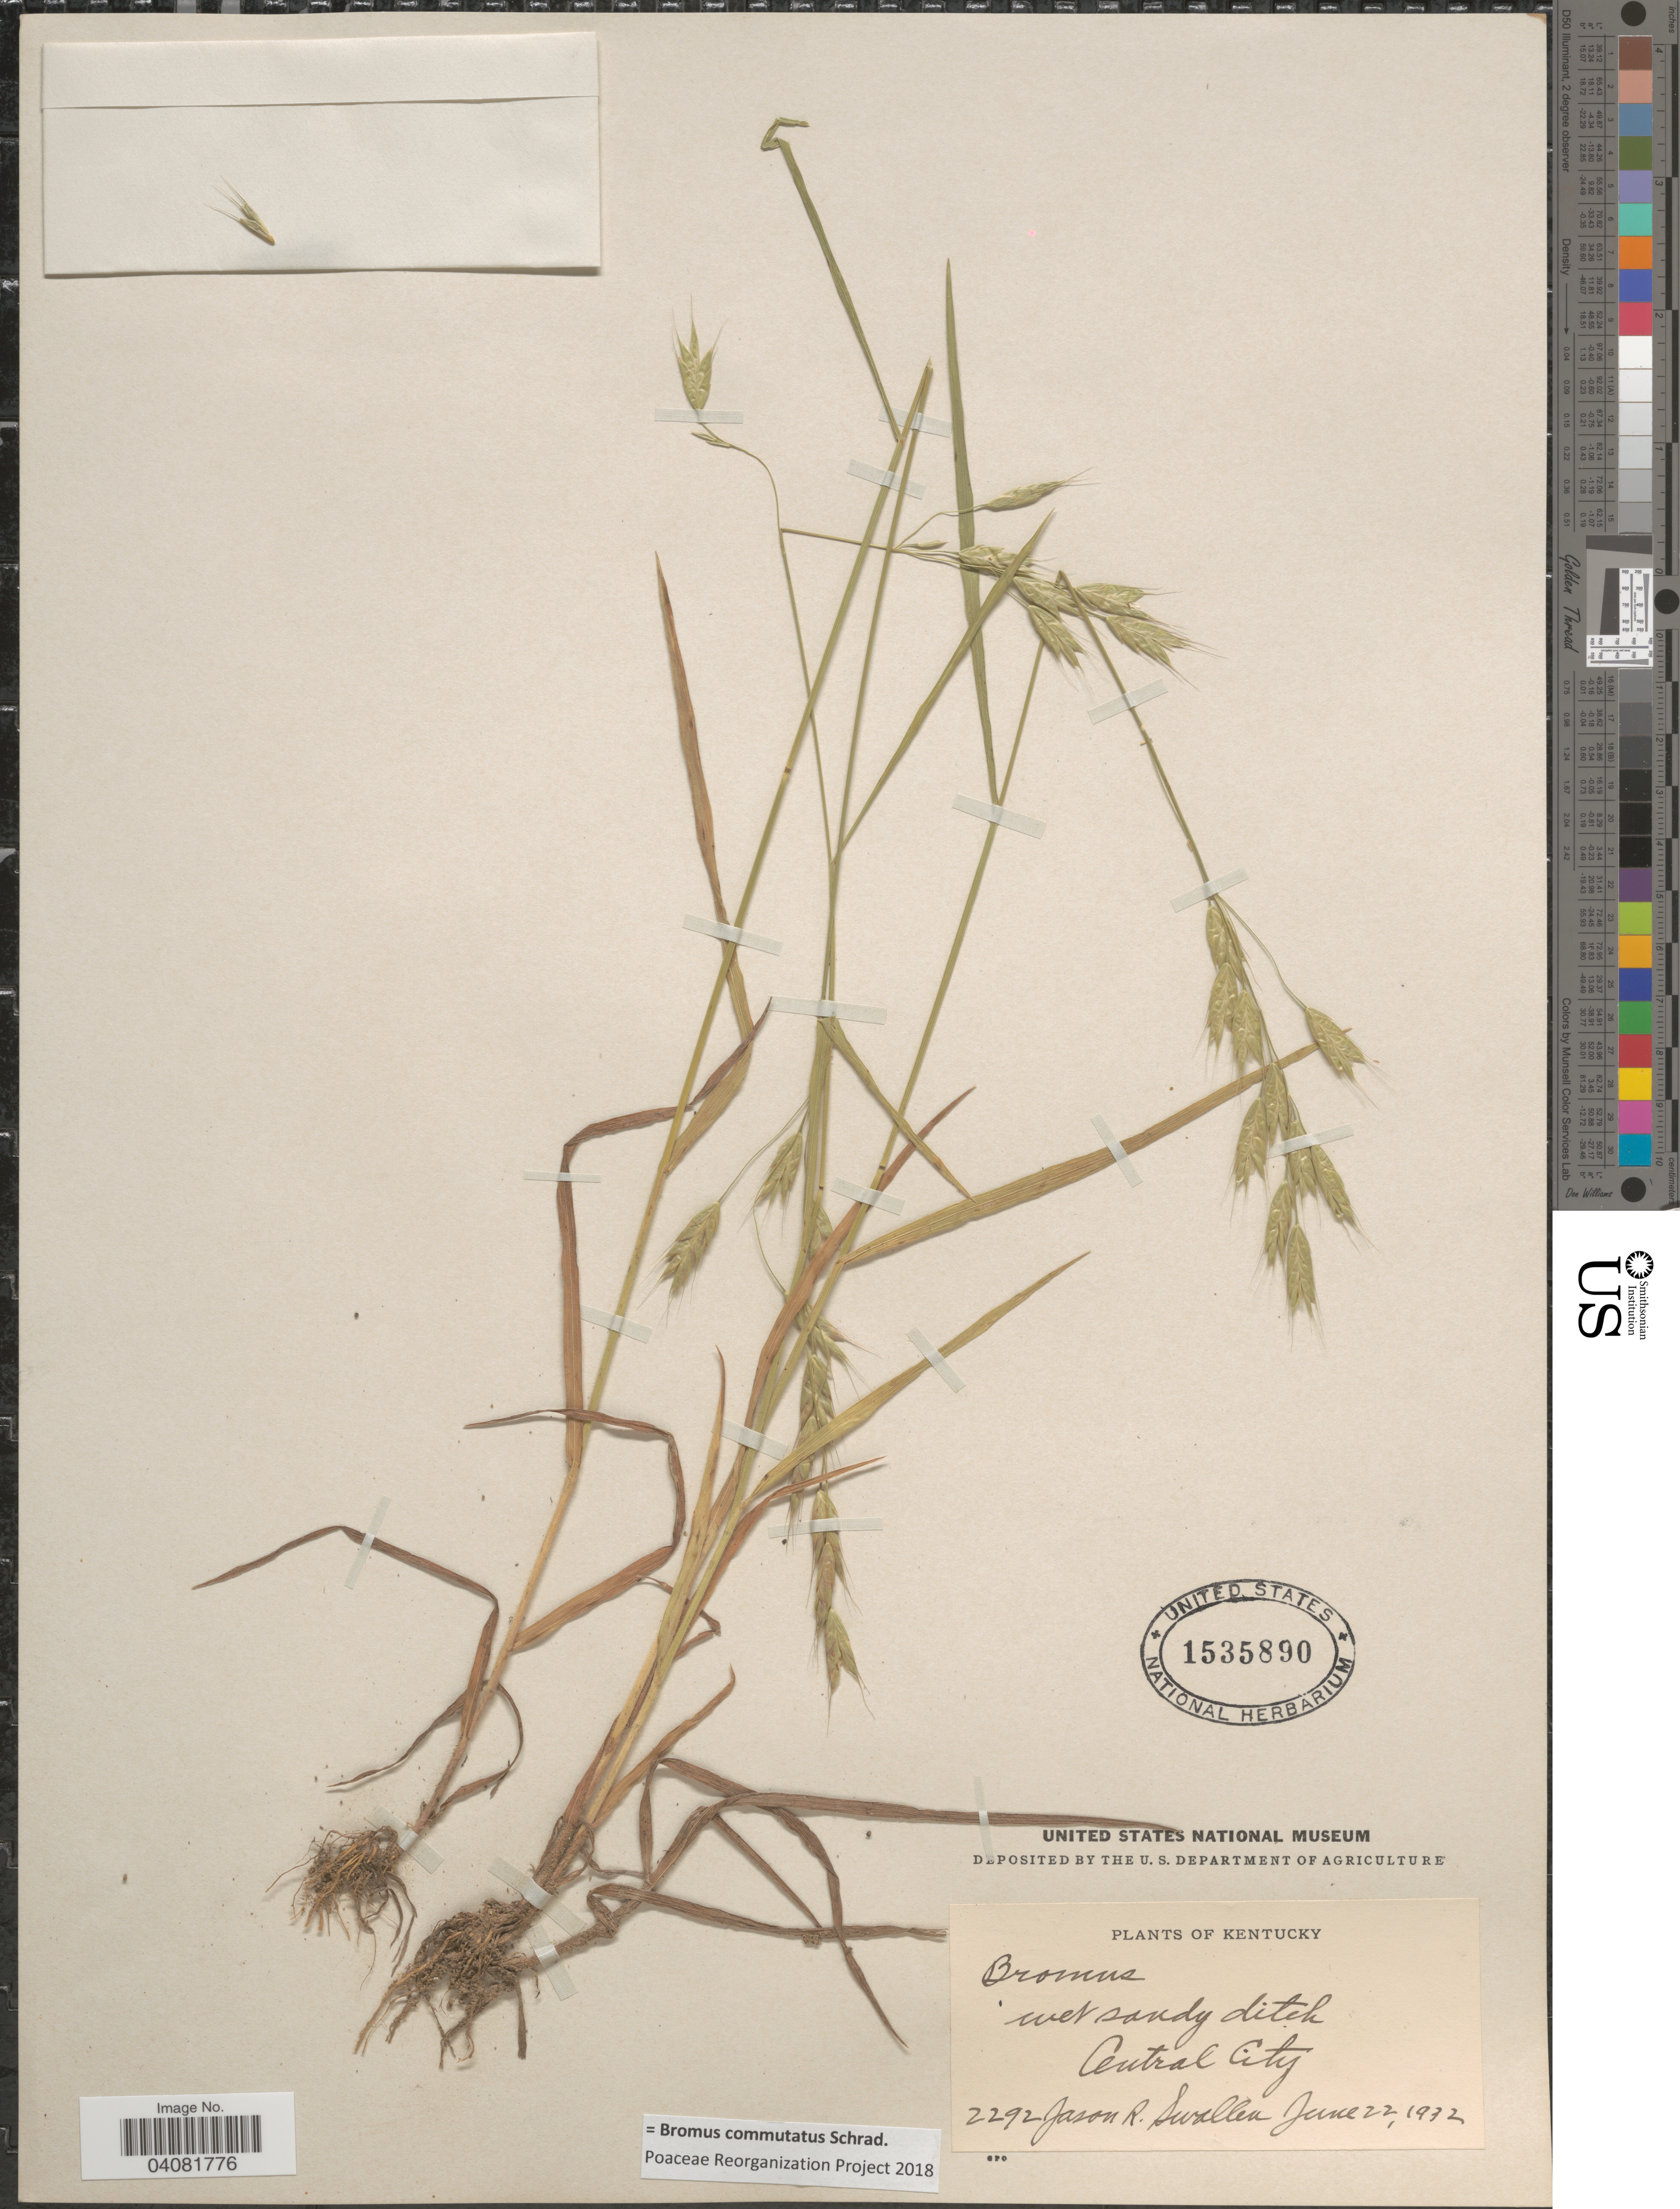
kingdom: Plantae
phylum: Tracheophyta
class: Liliopsida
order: Poales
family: Poaceae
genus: Bromus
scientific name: Bromus commutatus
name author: Schrad.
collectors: J. R. Swallen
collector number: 2292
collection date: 1932-06-22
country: United States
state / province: Kentucky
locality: Wet sandy ditch. Central City.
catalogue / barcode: US 1535890